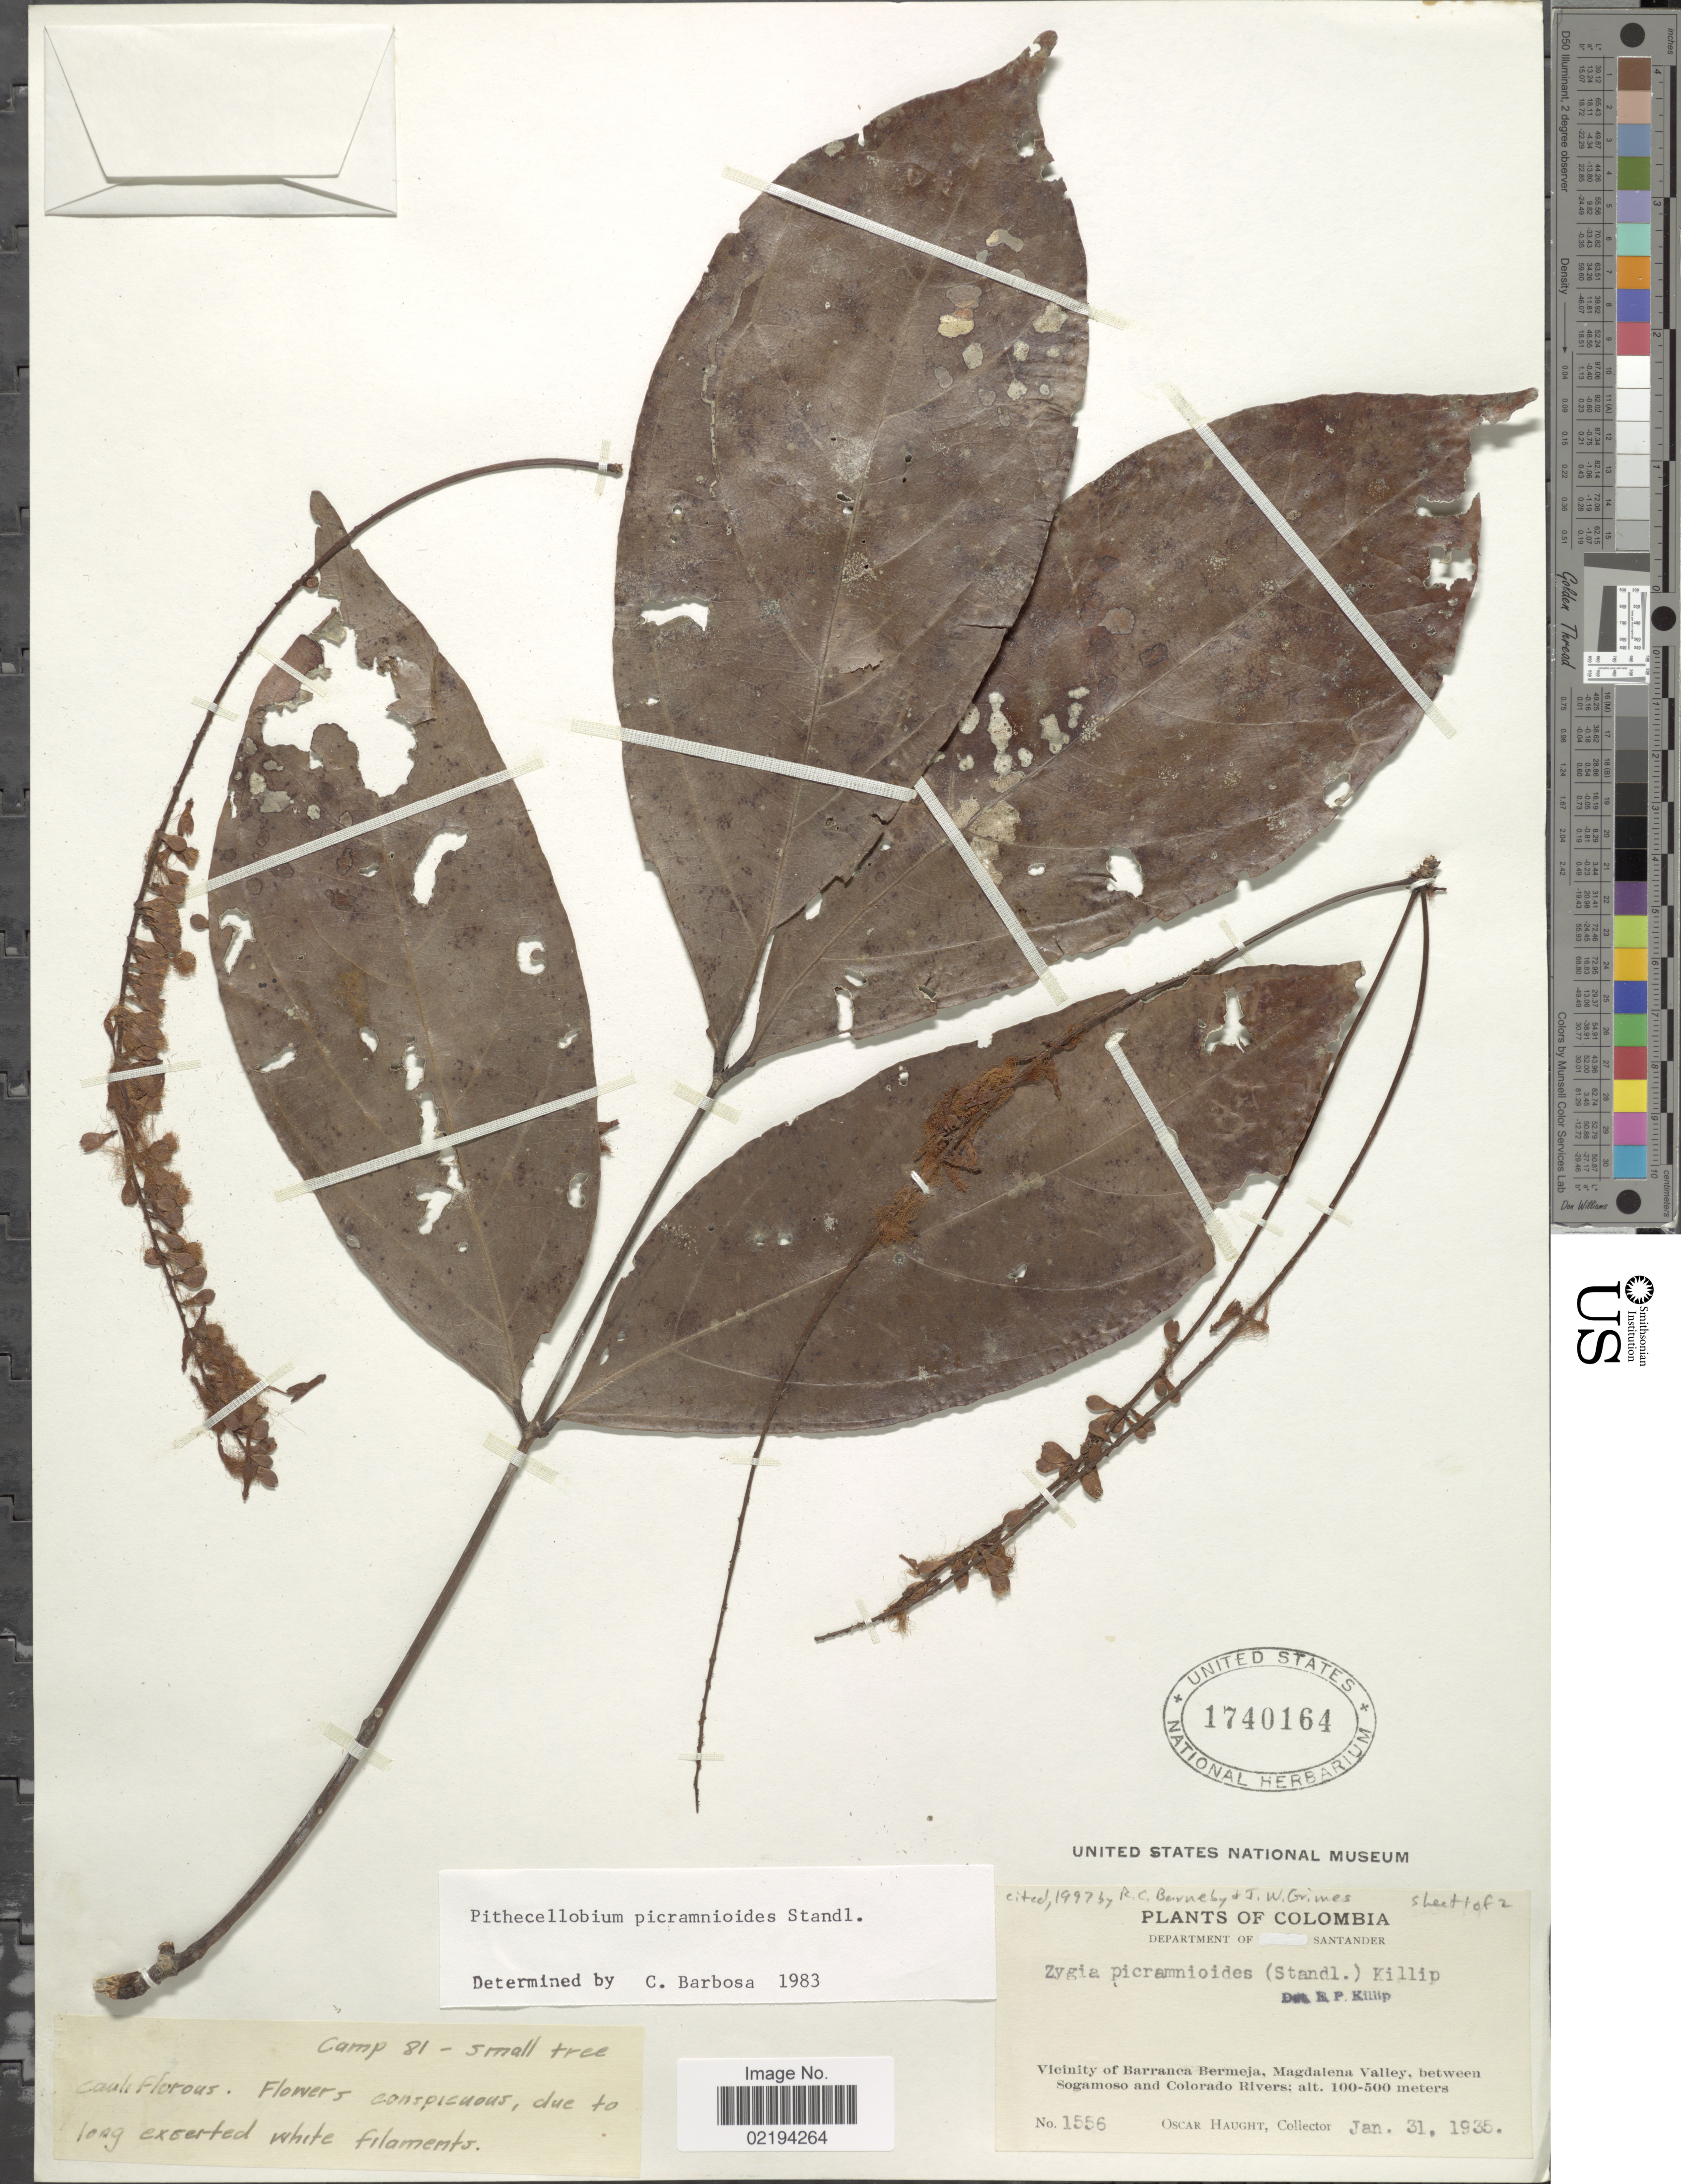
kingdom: Plantae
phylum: Tracheophyta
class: Magnoliopsida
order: Fabales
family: Fabaceae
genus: Zygia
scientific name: Zygia picramnioides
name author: (Standl. ex Killip) Killip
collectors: O. Haught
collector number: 1556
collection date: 1935-01-31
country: Colombia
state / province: Santander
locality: Vicinity of Barranca Bermeja, Magdalena Valley, between Sogamoso and Colorado Rivers.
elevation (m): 100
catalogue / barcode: US 1740164